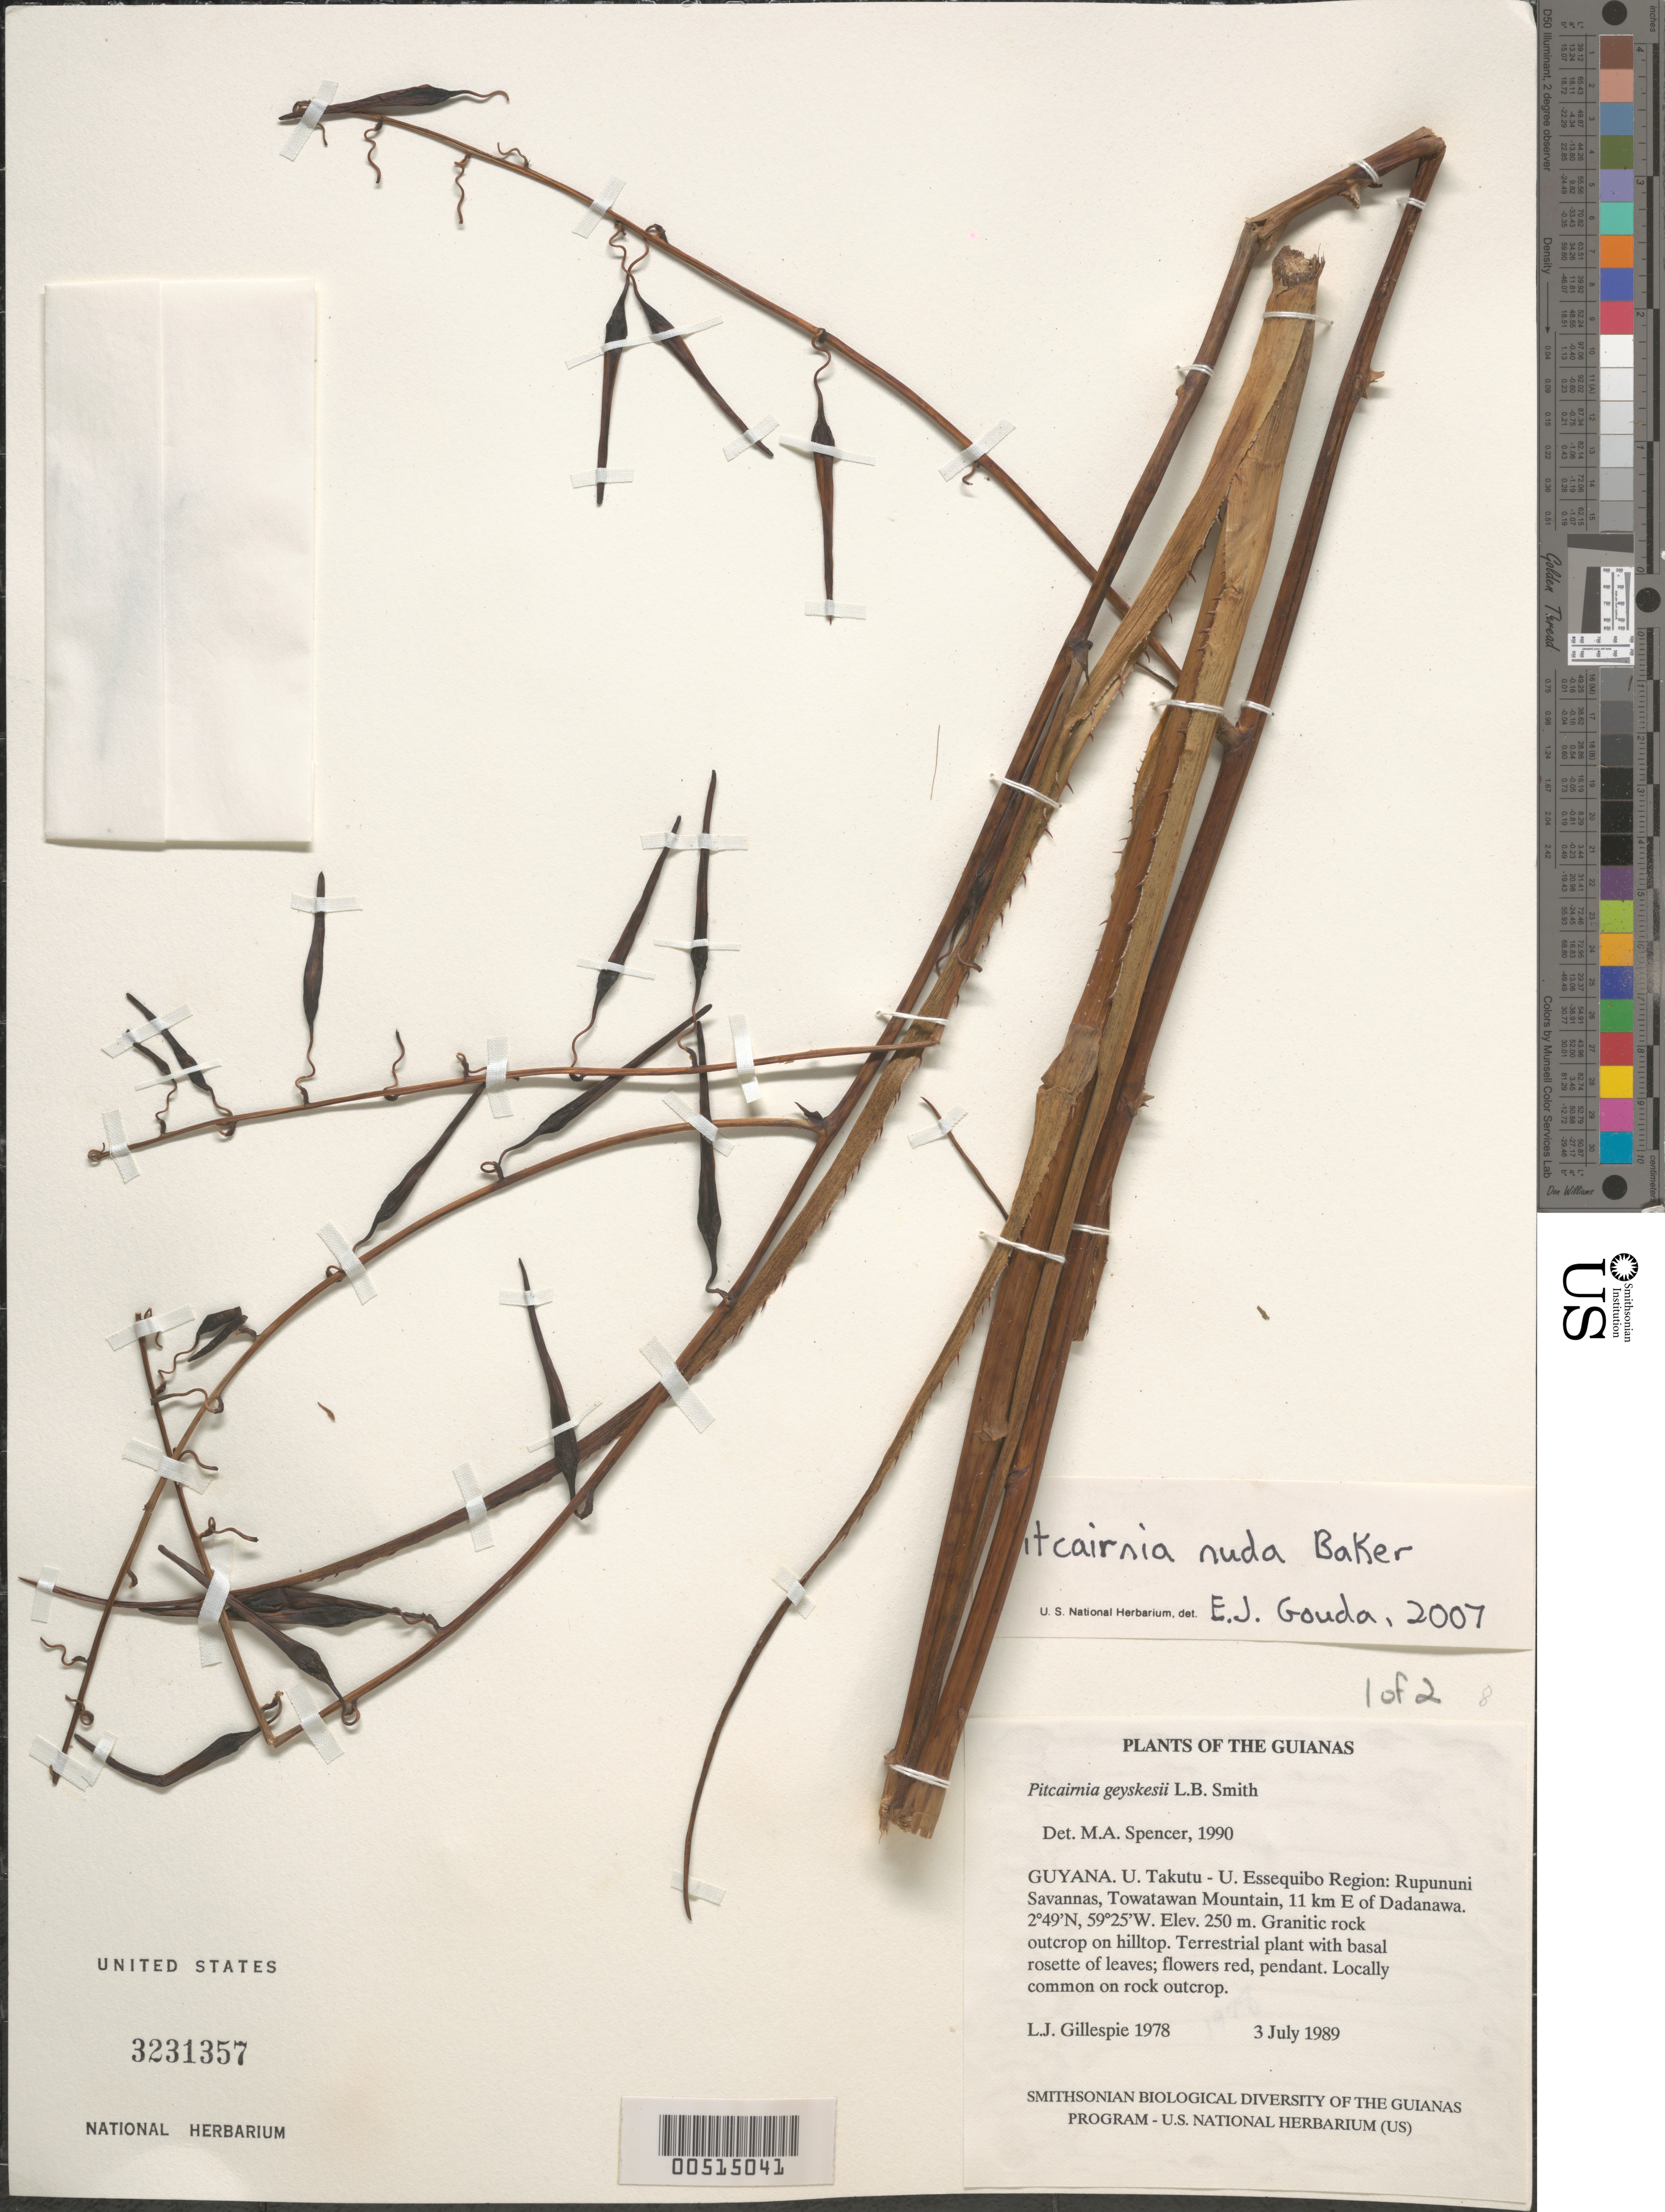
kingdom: Plantae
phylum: Tracheophyta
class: Liliopsida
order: Poales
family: Bromeliaceae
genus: Pitcairnia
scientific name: Pitcairnia nuda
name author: Baker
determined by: Gouda, E. J.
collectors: L. J. Gillespie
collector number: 1978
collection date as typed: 3 July 1989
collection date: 1989-07-03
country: Guyana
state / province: U. Takutu-U. Essequibo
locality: Rupununi Savanna, Towatawan Mt, 11 km E of Dadanawa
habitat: Granitic rock outcrop on hilltop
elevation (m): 250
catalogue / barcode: US 3231357